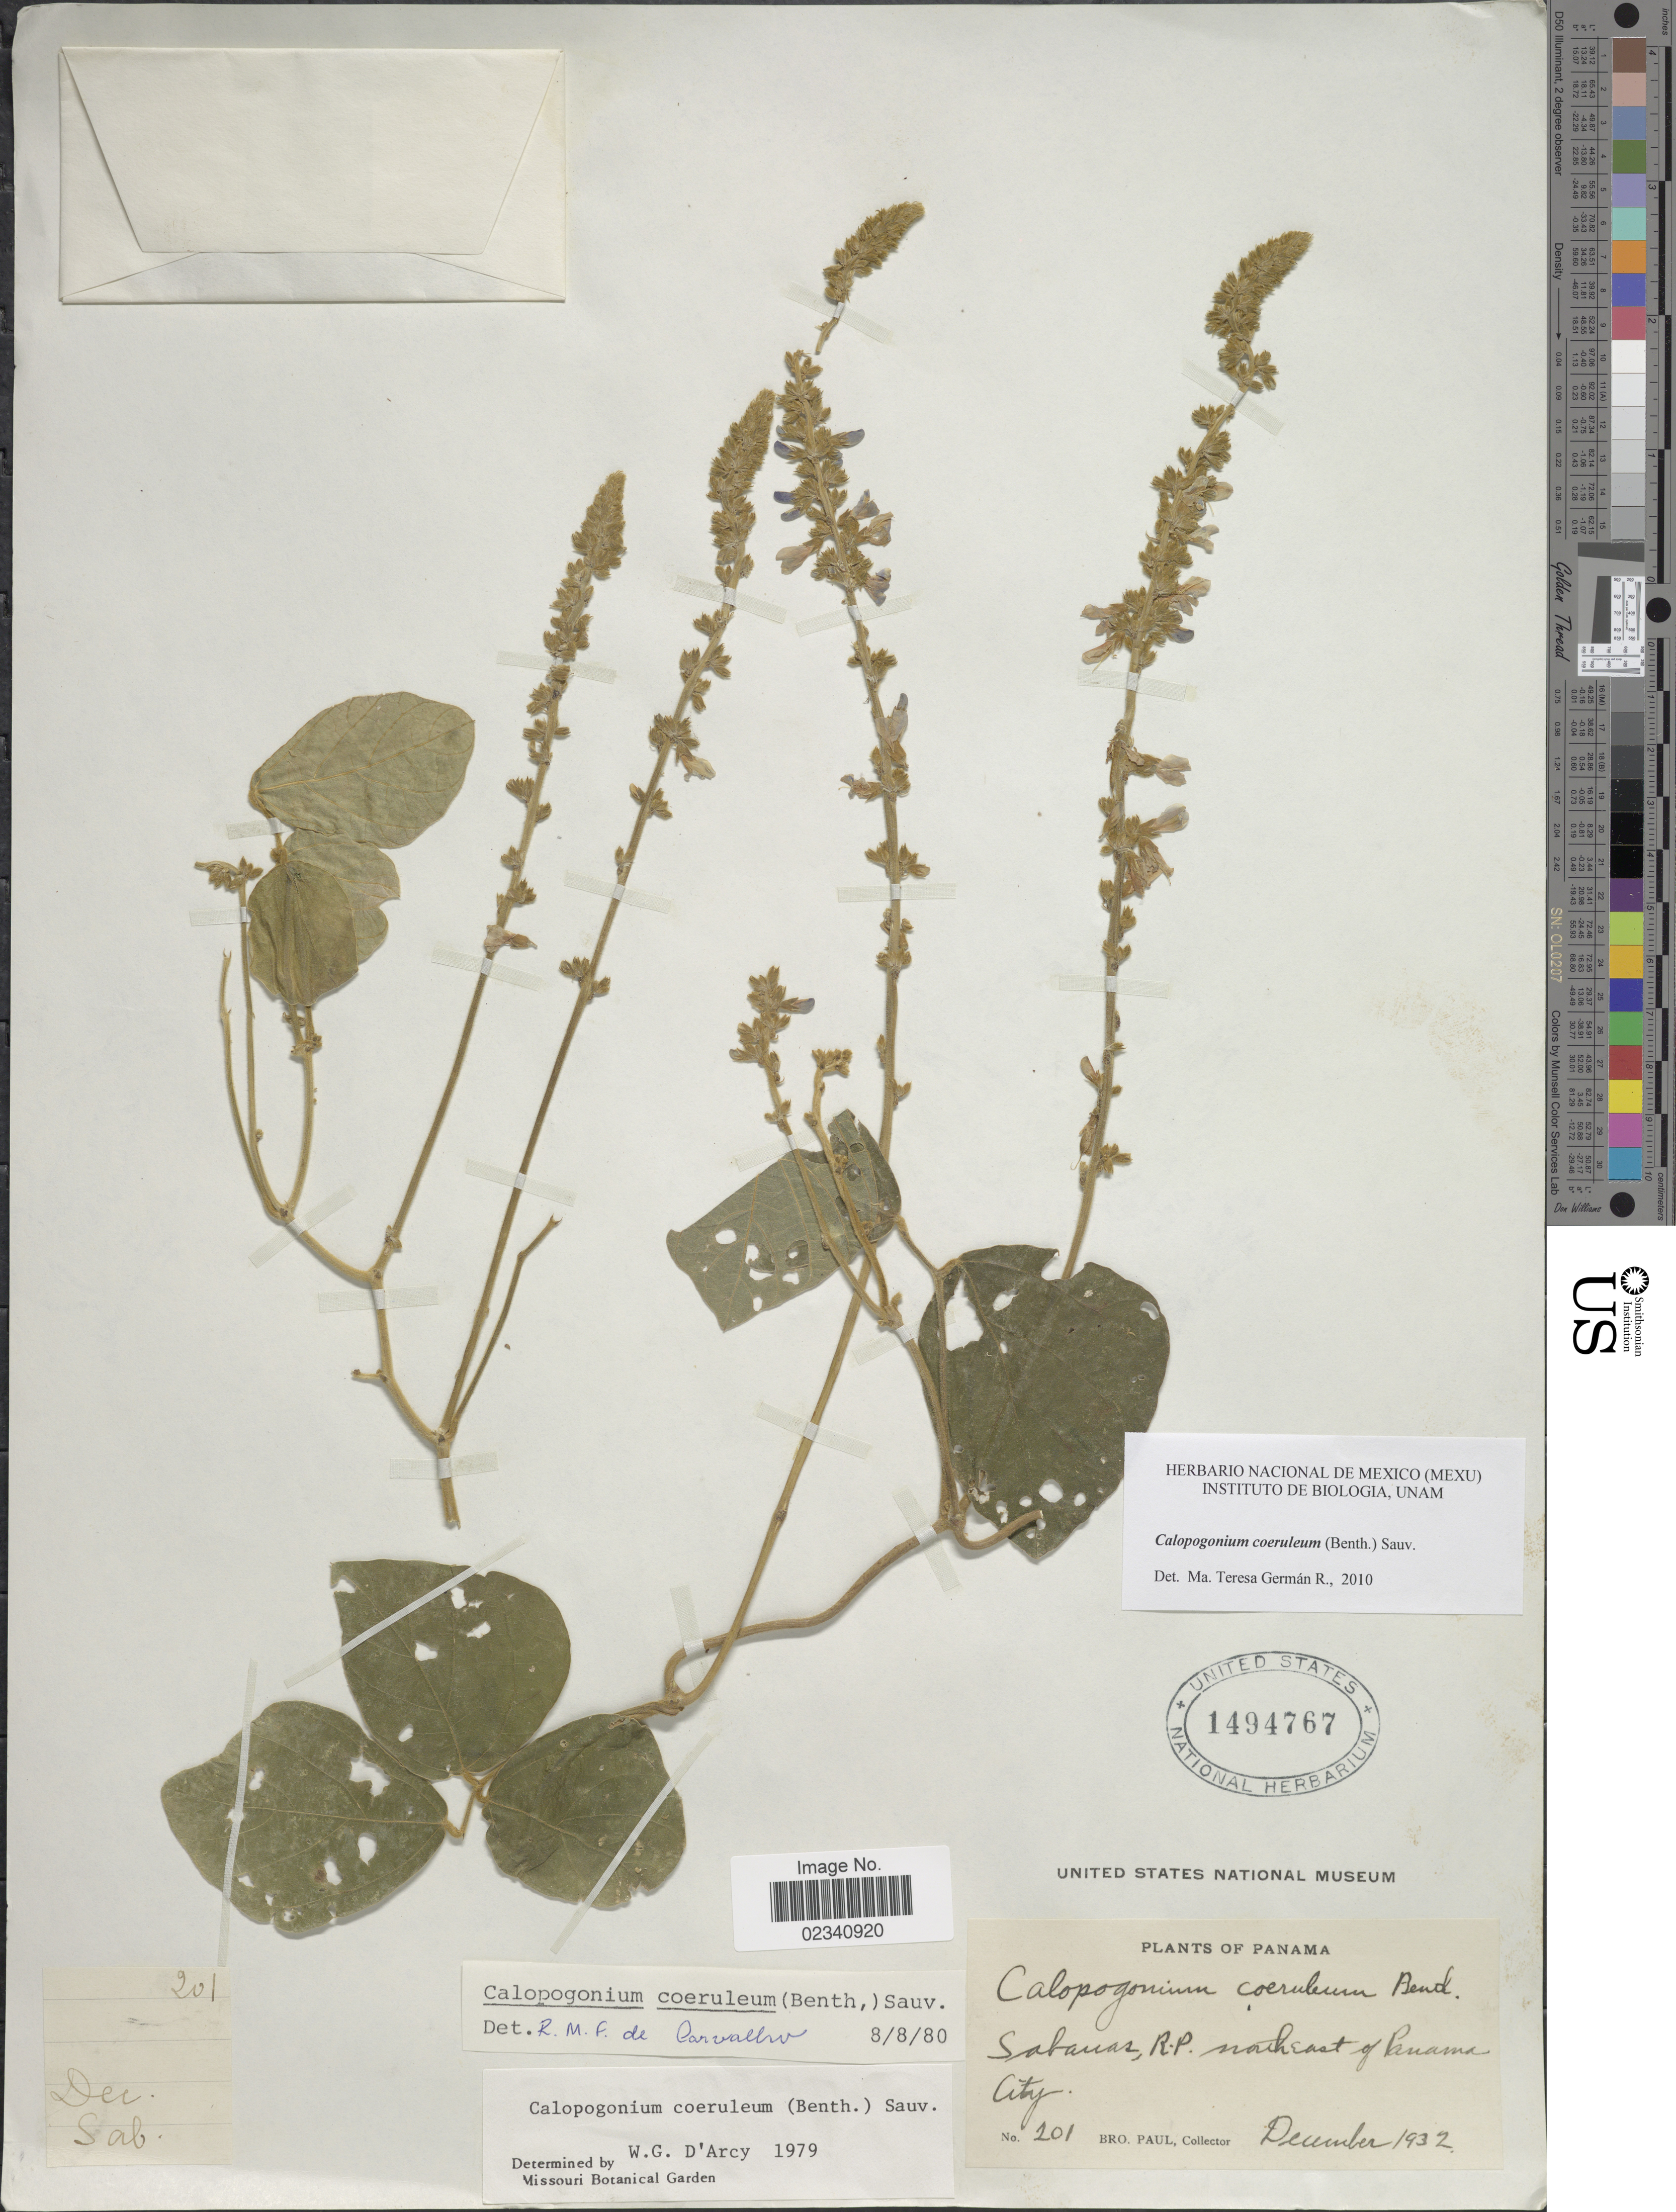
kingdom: Plantae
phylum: Tracheophyta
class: Magnoliopsida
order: Fabales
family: Fabaceae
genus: Calopogonium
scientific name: Calopogonium caeruleum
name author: (Benth.) C. Wright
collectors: B. Paul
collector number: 201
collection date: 1932-12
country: Panama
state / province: Panamá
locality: Sabanas, R.P. northeast of Panama City.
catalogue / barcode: US 1494767